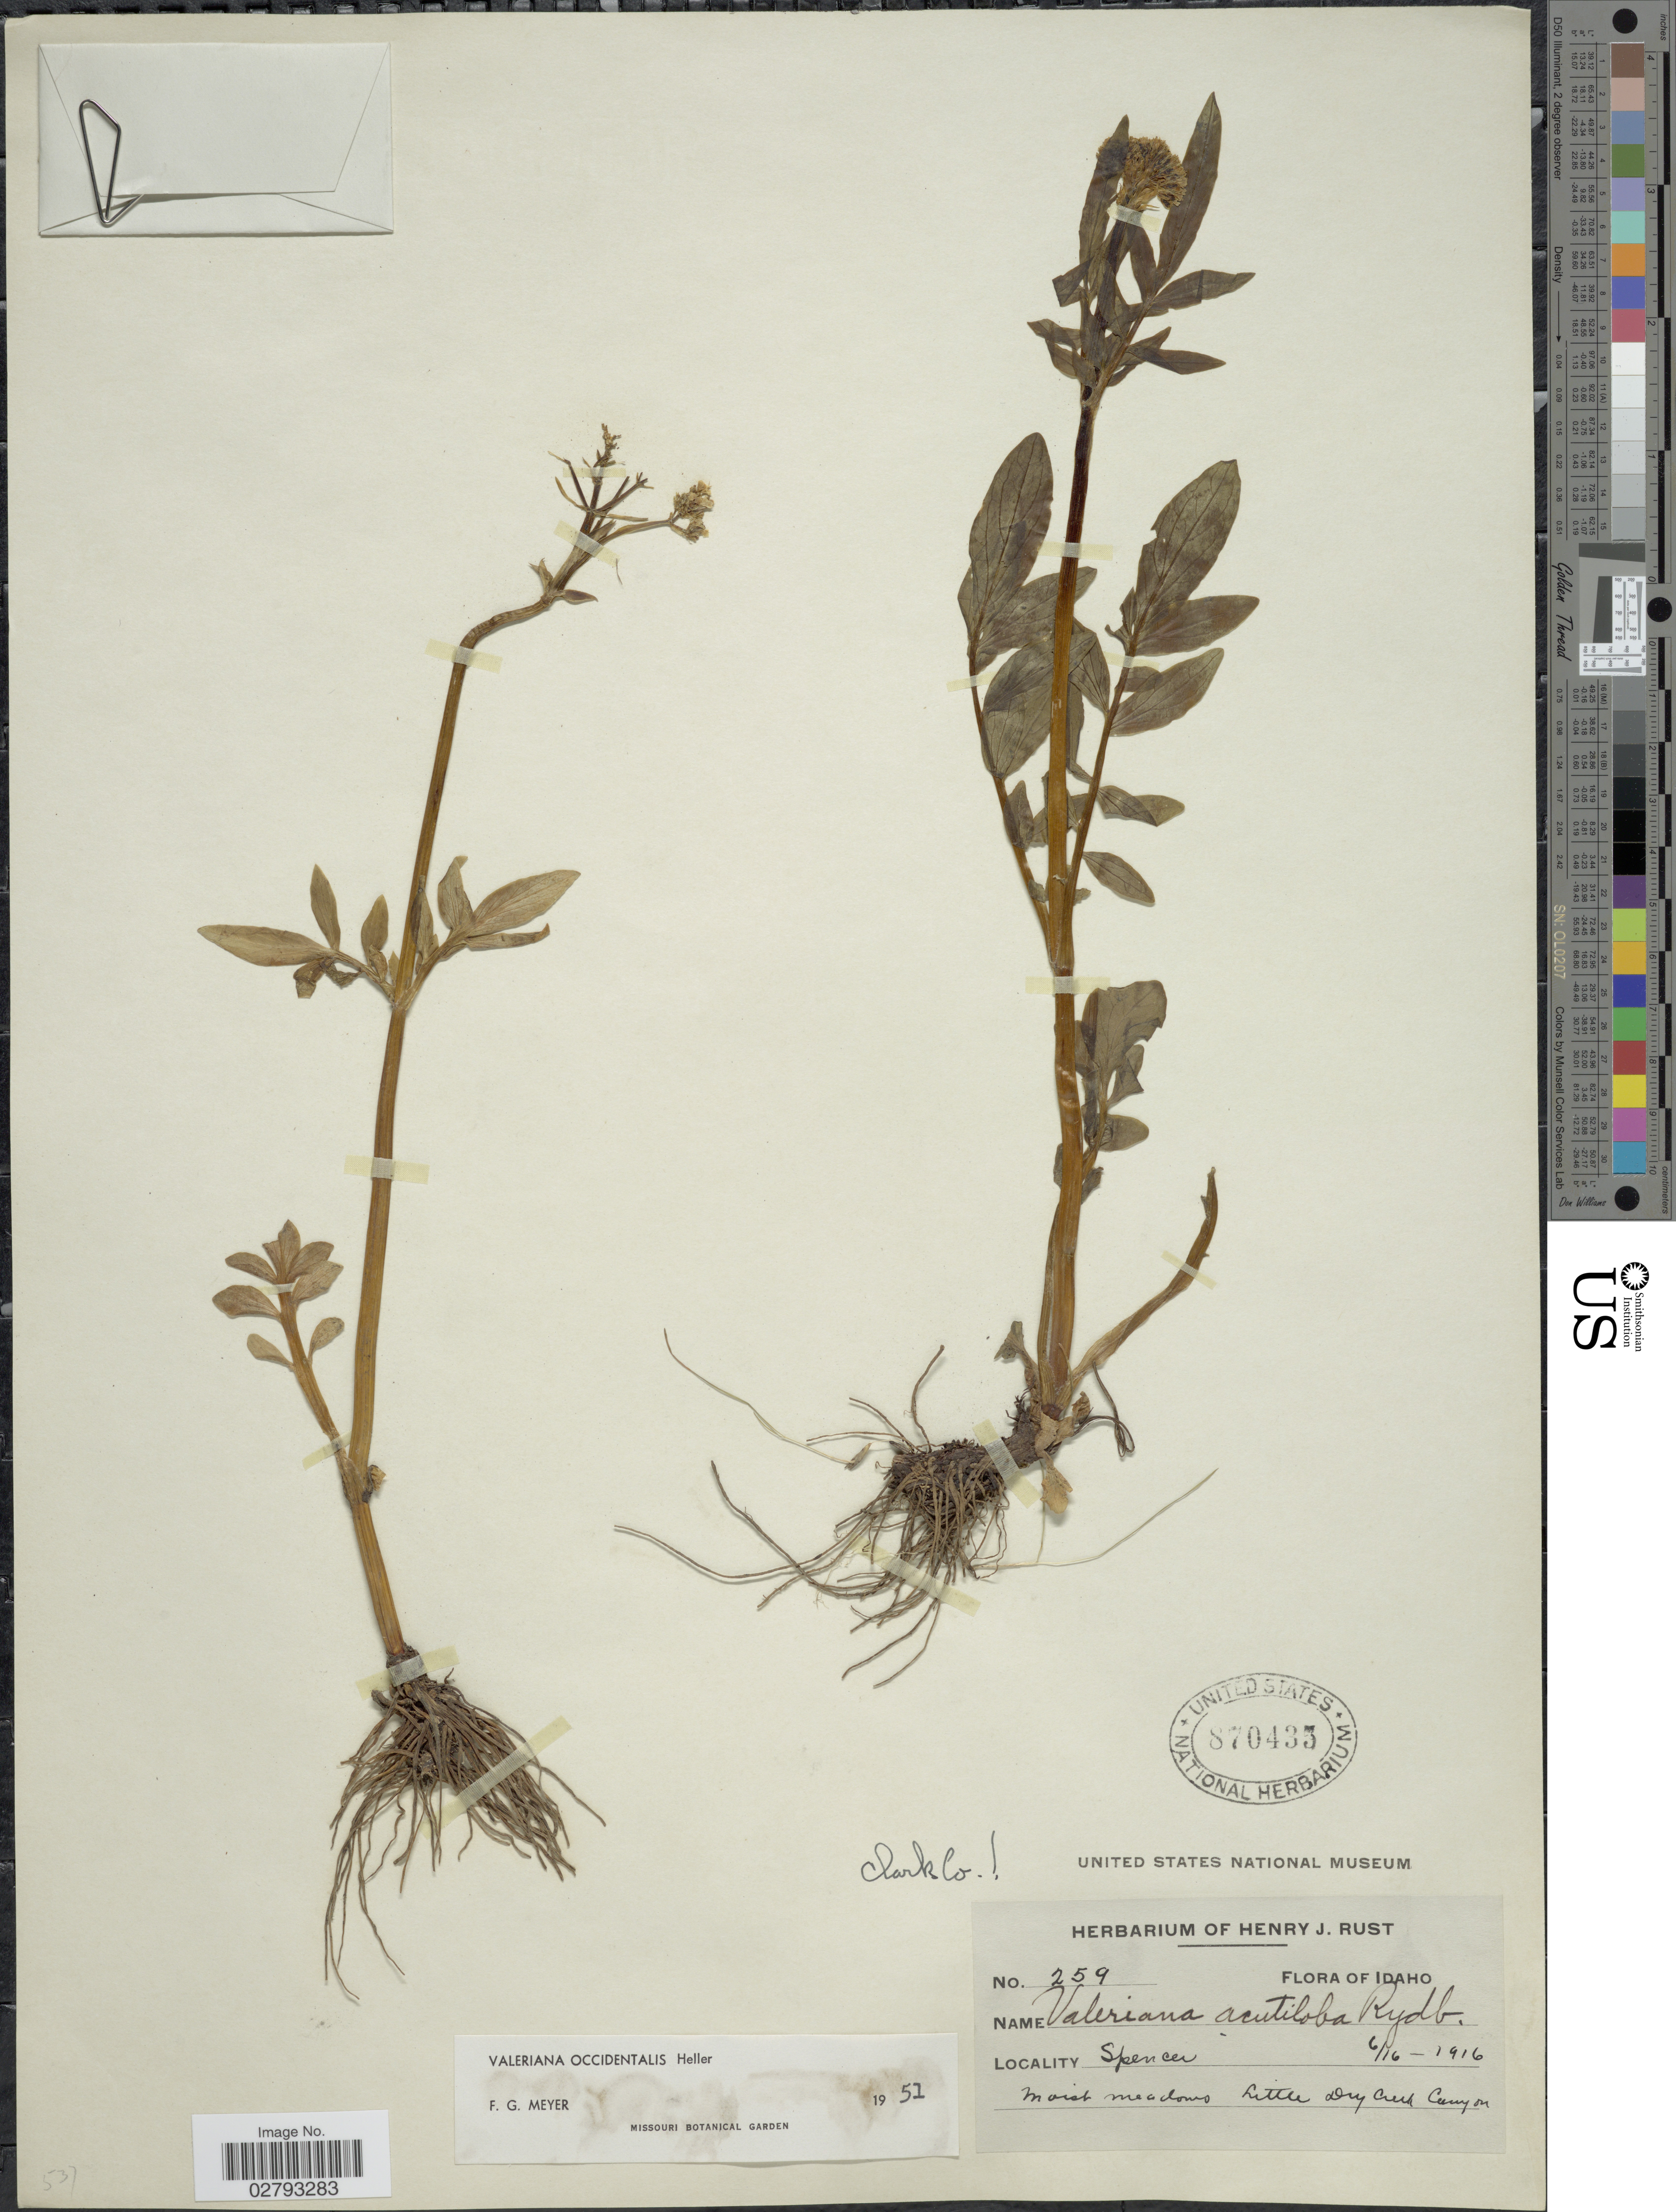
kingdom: Plantae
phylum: Tracheophyta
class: Magnoliopsida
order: Dipsacales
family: Caprifoliaceae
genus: Valeriana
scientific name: Valeriana occidentalis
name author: A. Heller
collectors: ex herb. Henry J. Rust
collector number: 259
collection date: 1916-06-16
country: United States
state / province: Idaho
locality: Spencer, Little Dry Creek Canyon, Clark Co.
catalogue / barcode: US 870435